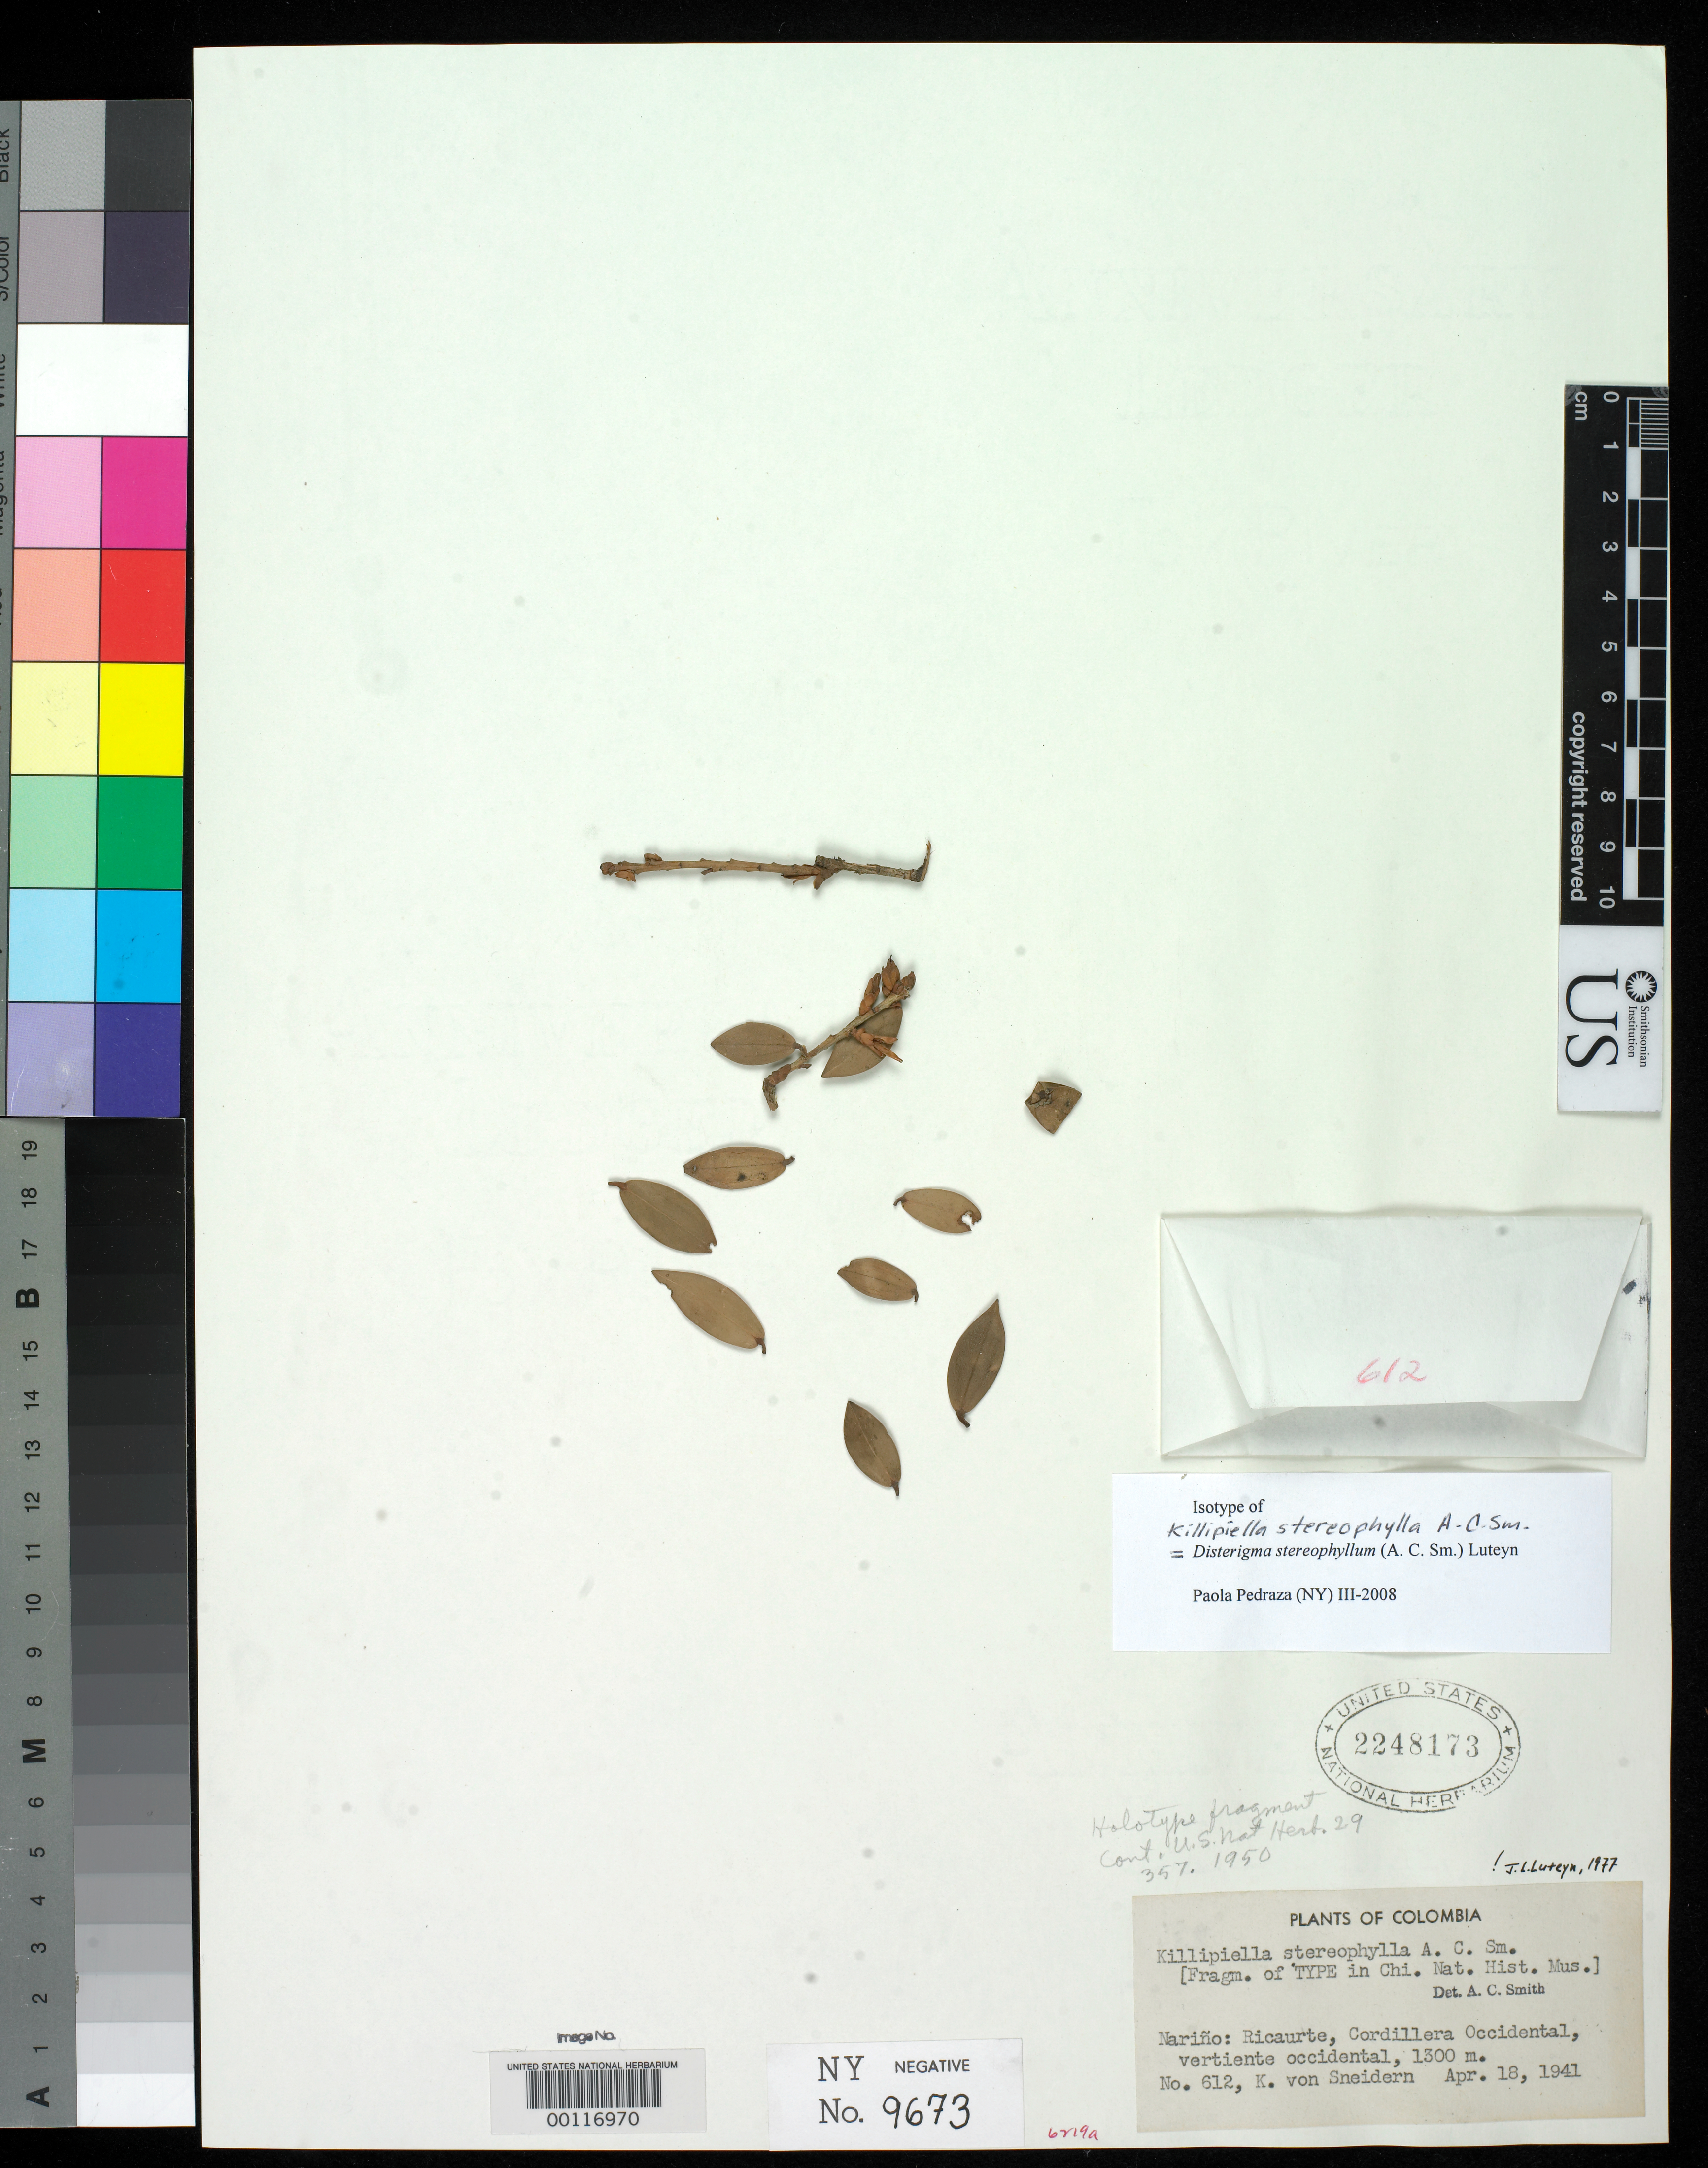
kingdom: Plantae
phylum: Tracheophyta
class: Magnoliopsida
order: Ericales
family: Ericaceae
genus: Killipiella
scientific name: Killipiella stereophylla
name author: A.C. Sm.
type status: Isotype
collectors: K. von Sneidern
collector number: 612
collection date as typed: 18 Apr 1941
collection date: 1941-04-18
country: Colombia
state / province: Nariño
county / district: Ricaurte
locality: Ricaurte, Cordillera Occidental.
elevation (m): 1300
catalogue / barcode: US 2248173